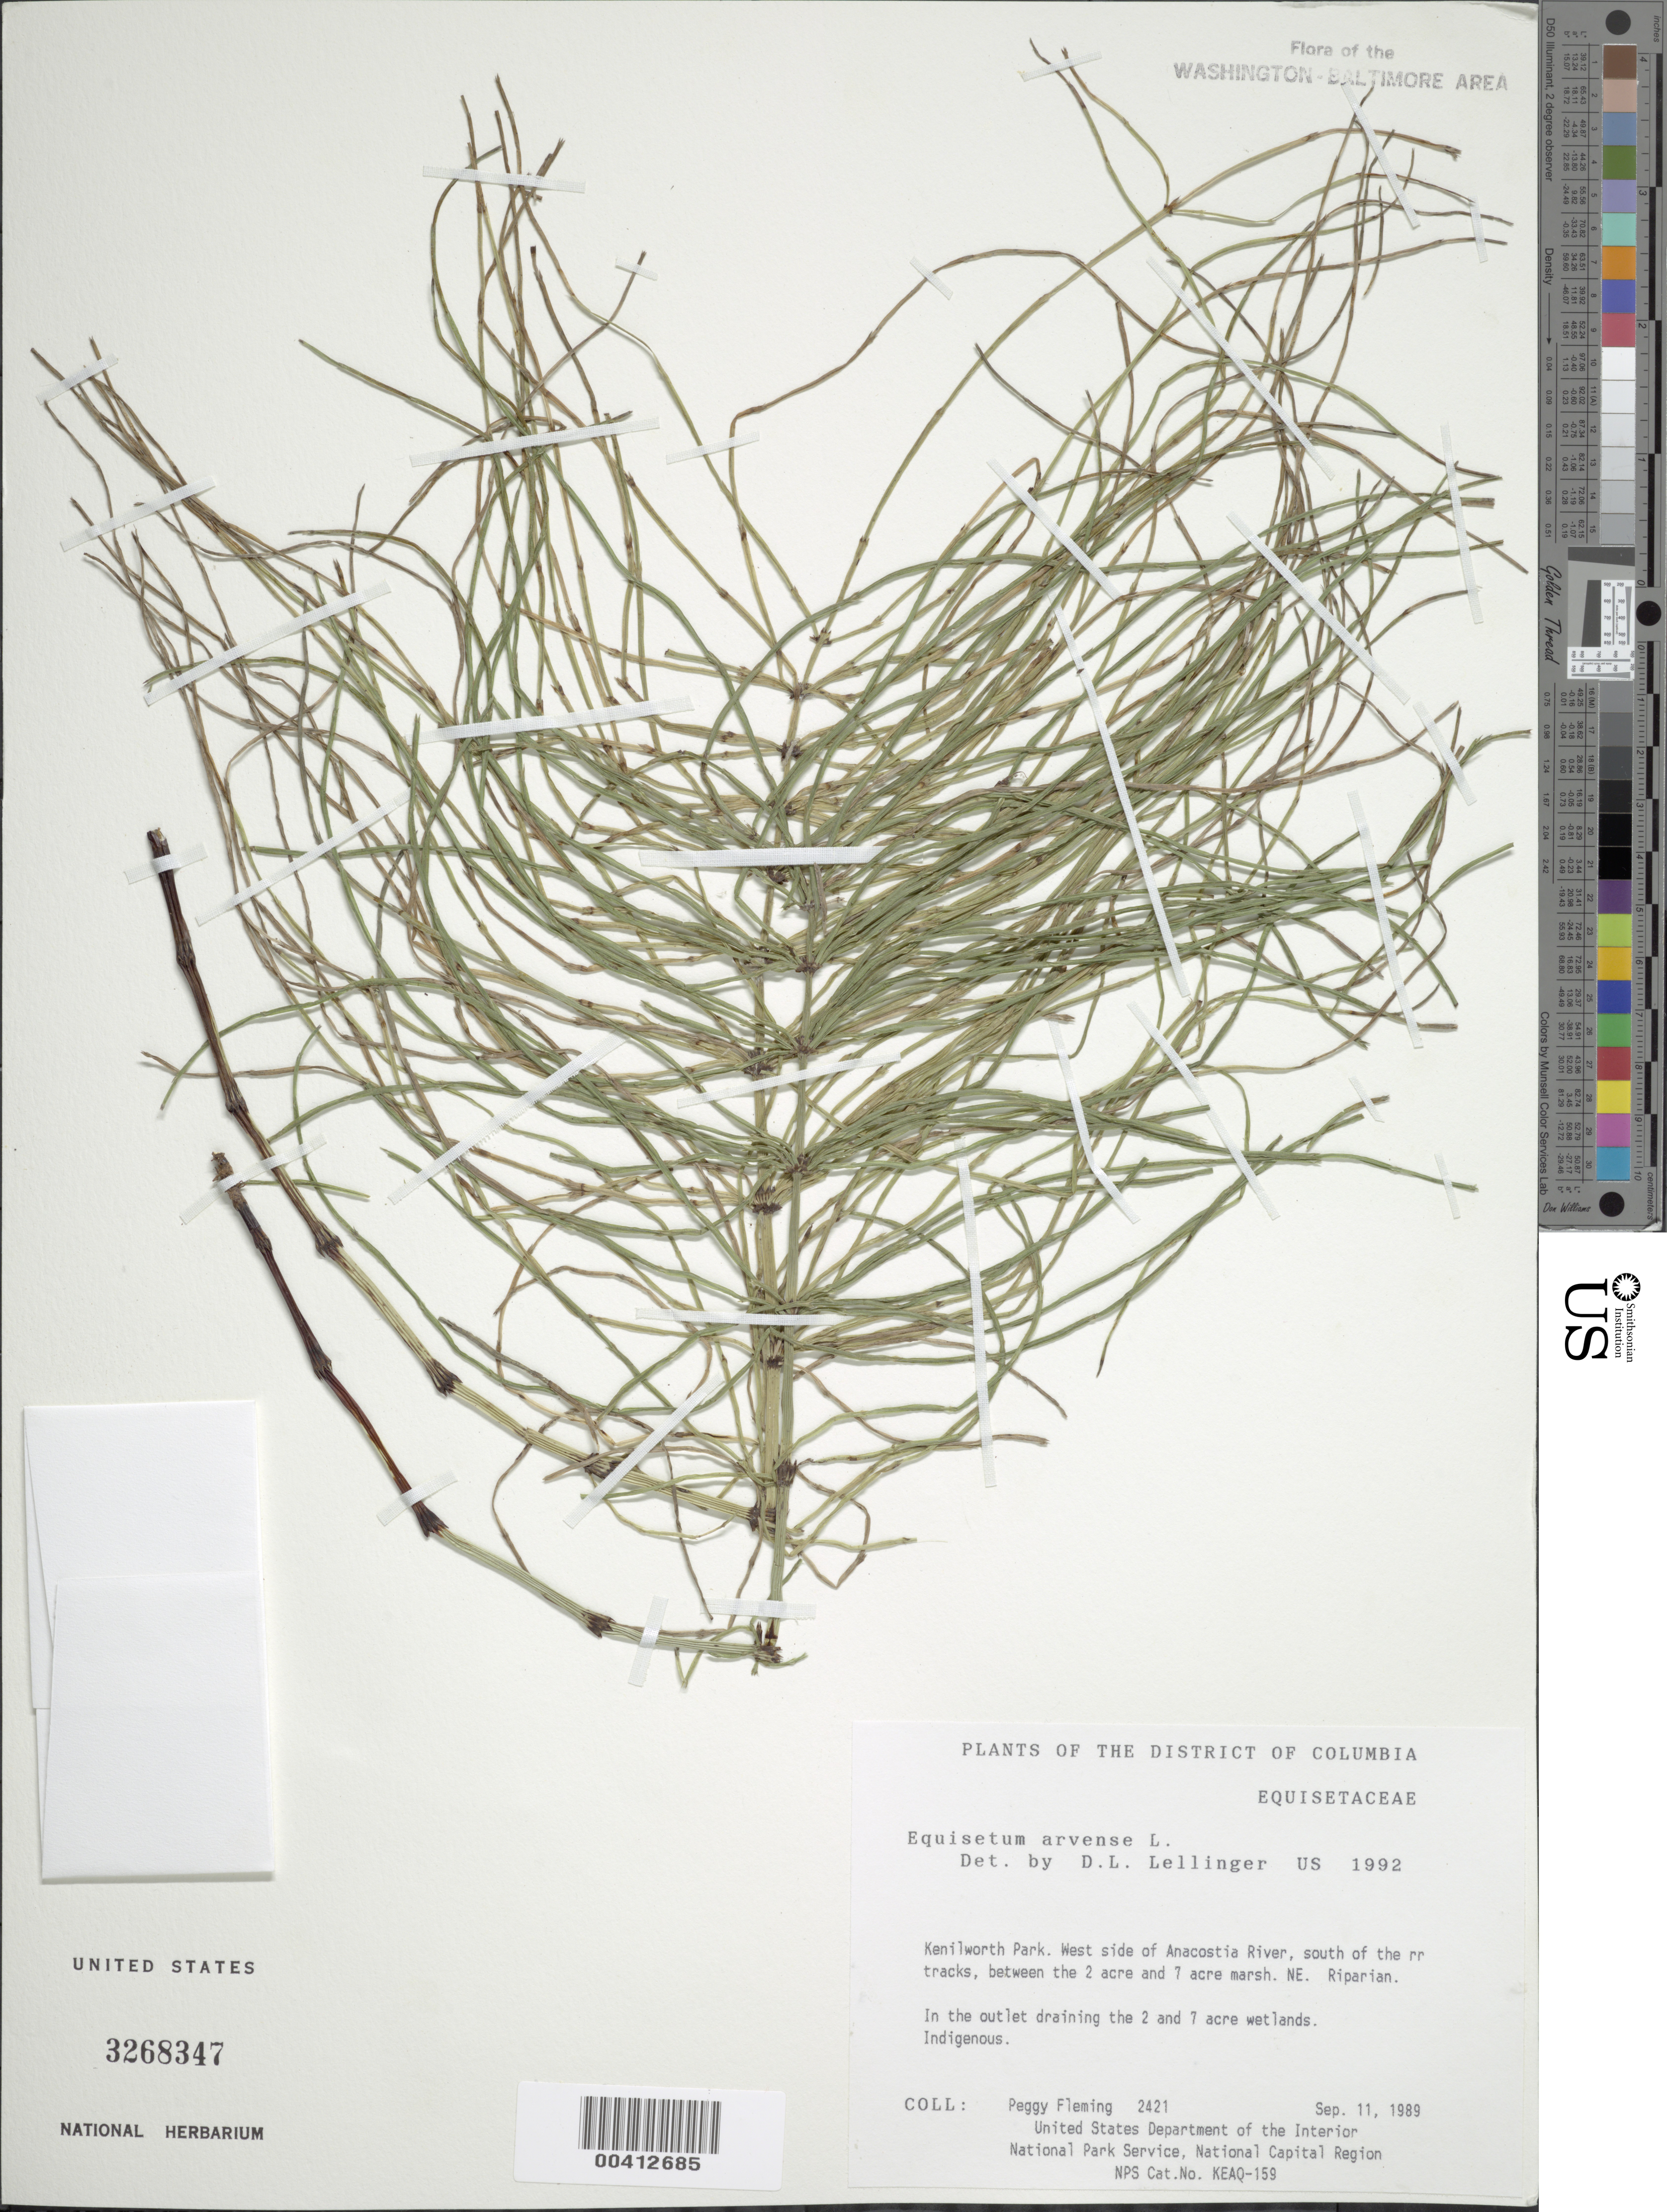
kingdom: Plantae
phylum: Tracheophyta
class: Polypodiopsida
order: Equisetales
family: Equisetaceae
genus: Equisetum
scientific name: Equisetum arvense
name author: L.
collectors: P. Fleming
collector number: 2421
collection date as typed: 11 Sep 1989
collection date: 1989-09-11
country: United States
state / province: District of Columbia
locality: Kenilworth Park, W of Anacostia River, S of RR Tracks, between 2 Acre and 7 Acre Marsh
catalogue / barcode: US 3268347